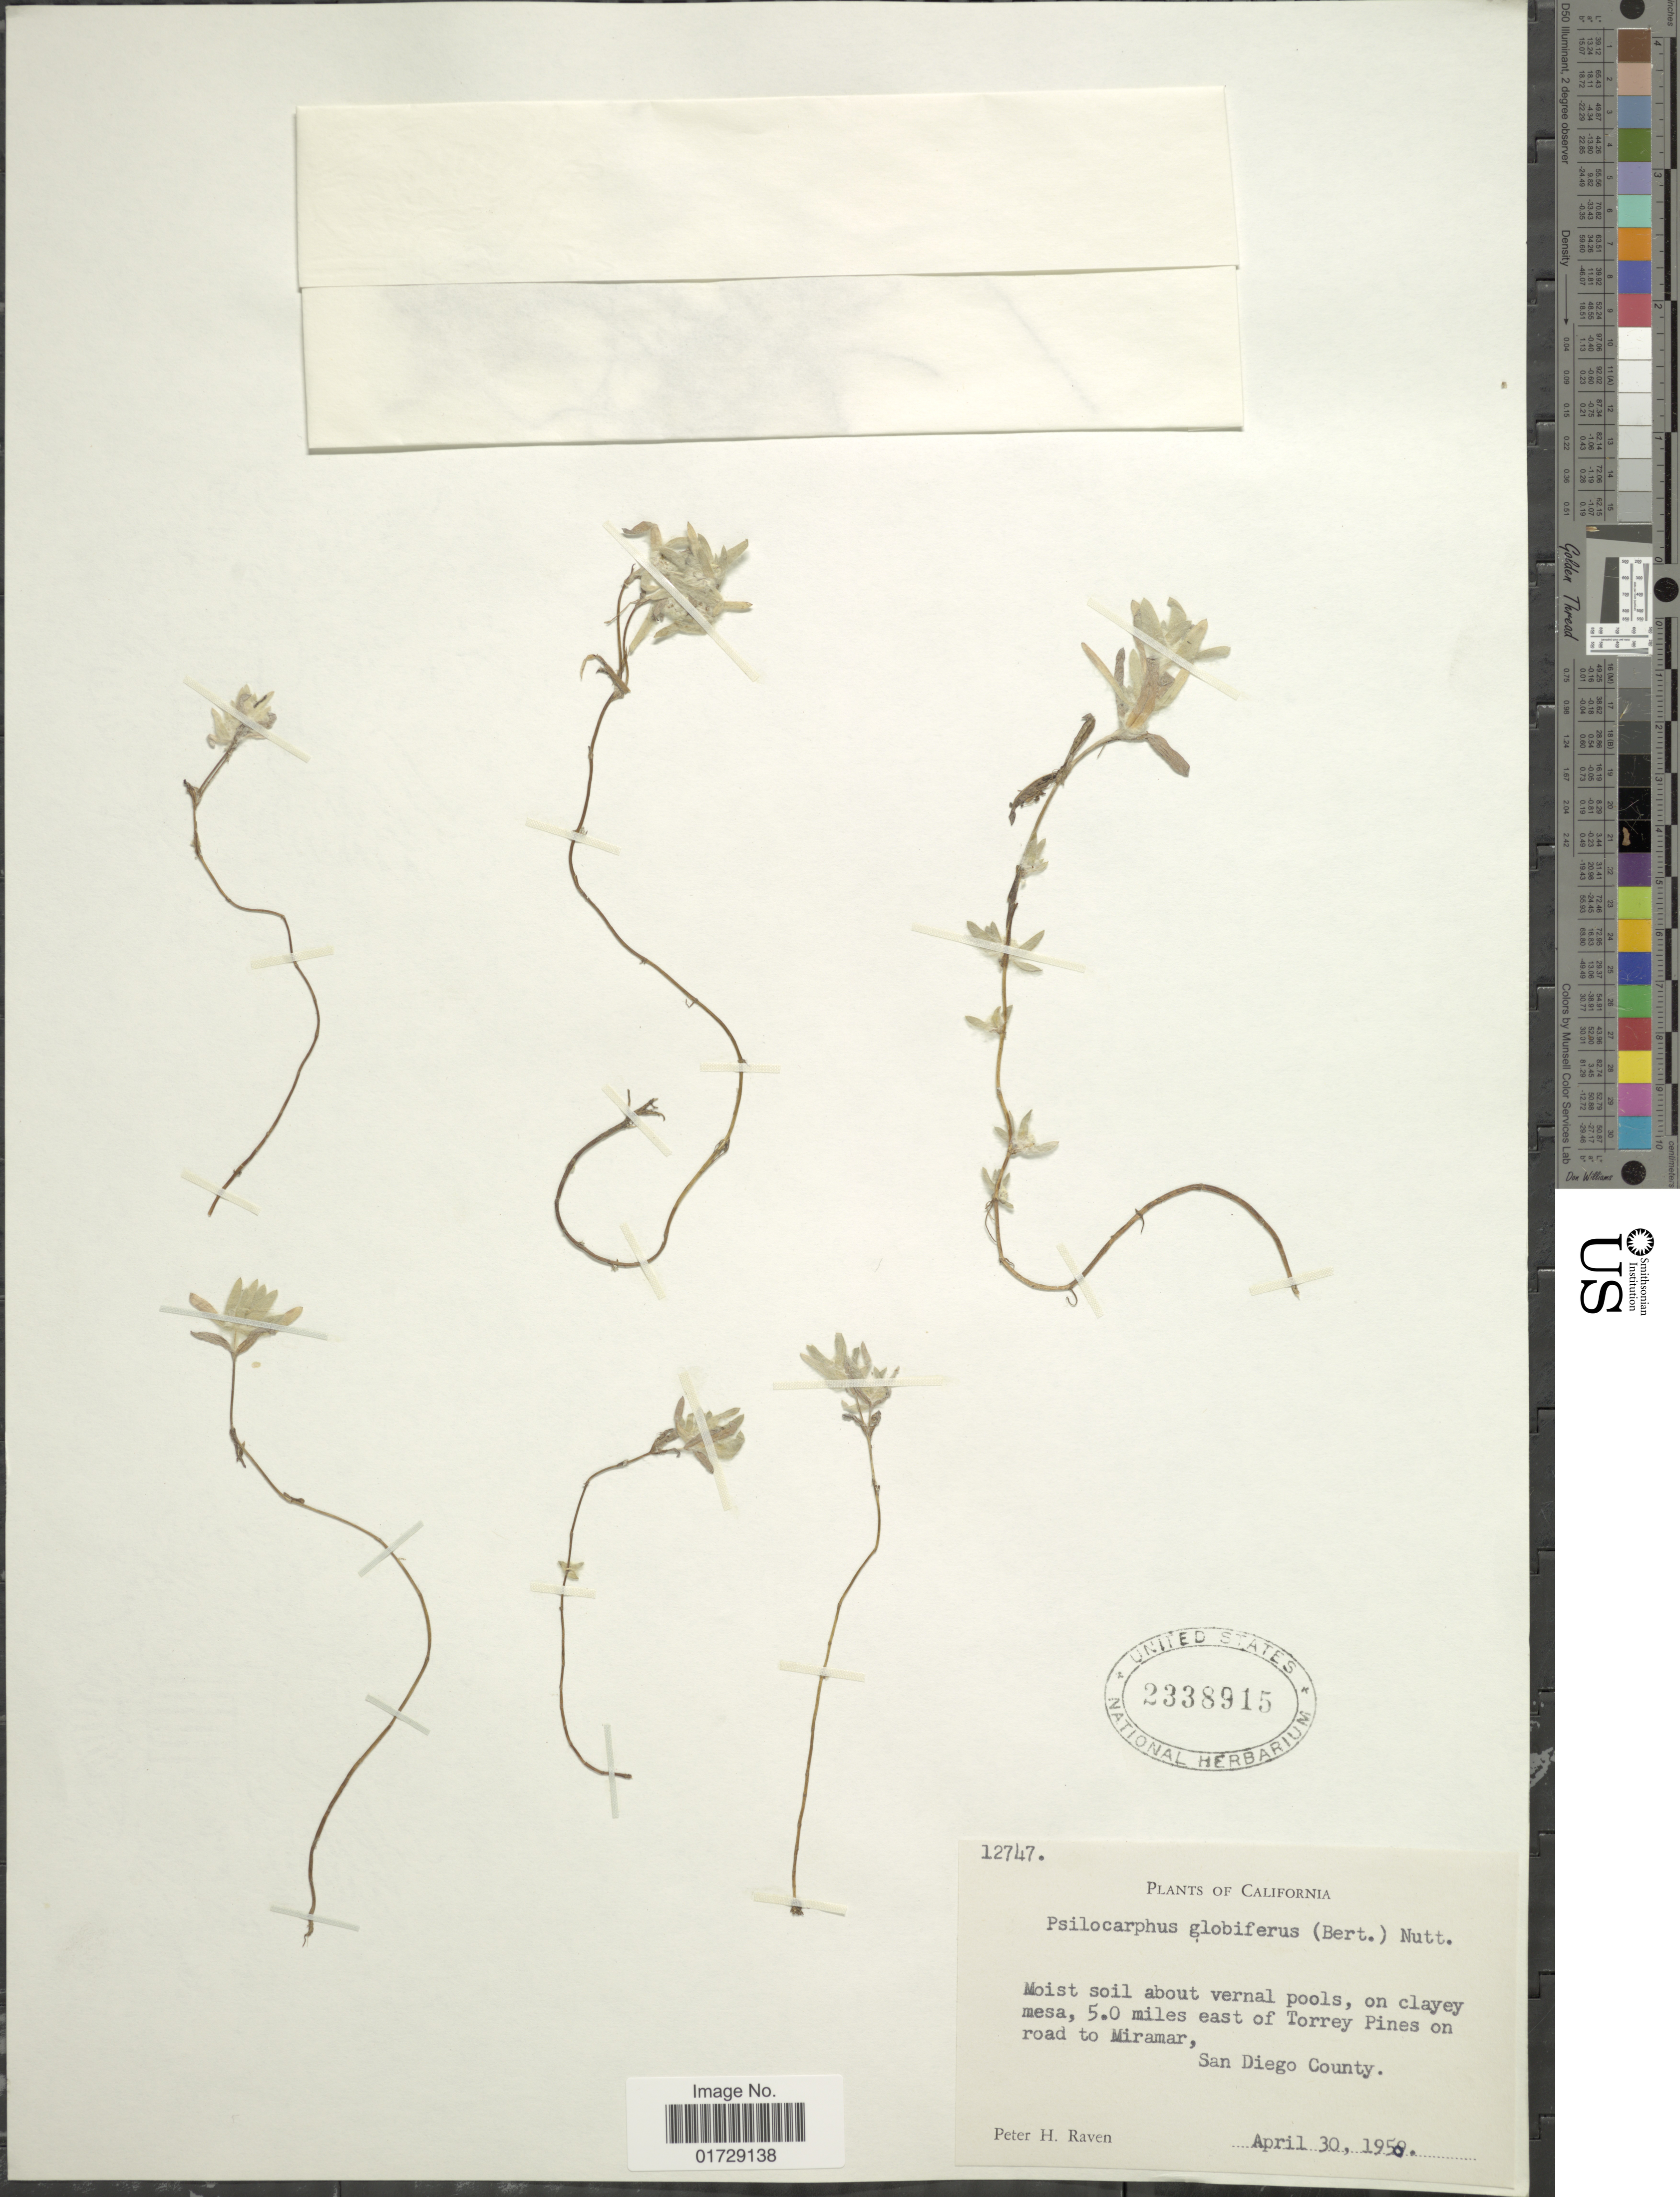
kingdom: Plantae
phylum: Tracheophyta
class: Magnoliopsida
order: Asterales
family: Asteraceae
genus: Psilocarphus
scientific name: Psilocarphus brevissimus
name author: Nutt.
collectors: P. Raven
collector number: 12747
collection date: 1950-04-30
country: United States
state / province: California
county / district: San Diego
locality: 5.0 miles east of Torrey Pines on road to Miramar, San Diego County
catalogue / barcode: US 2338915